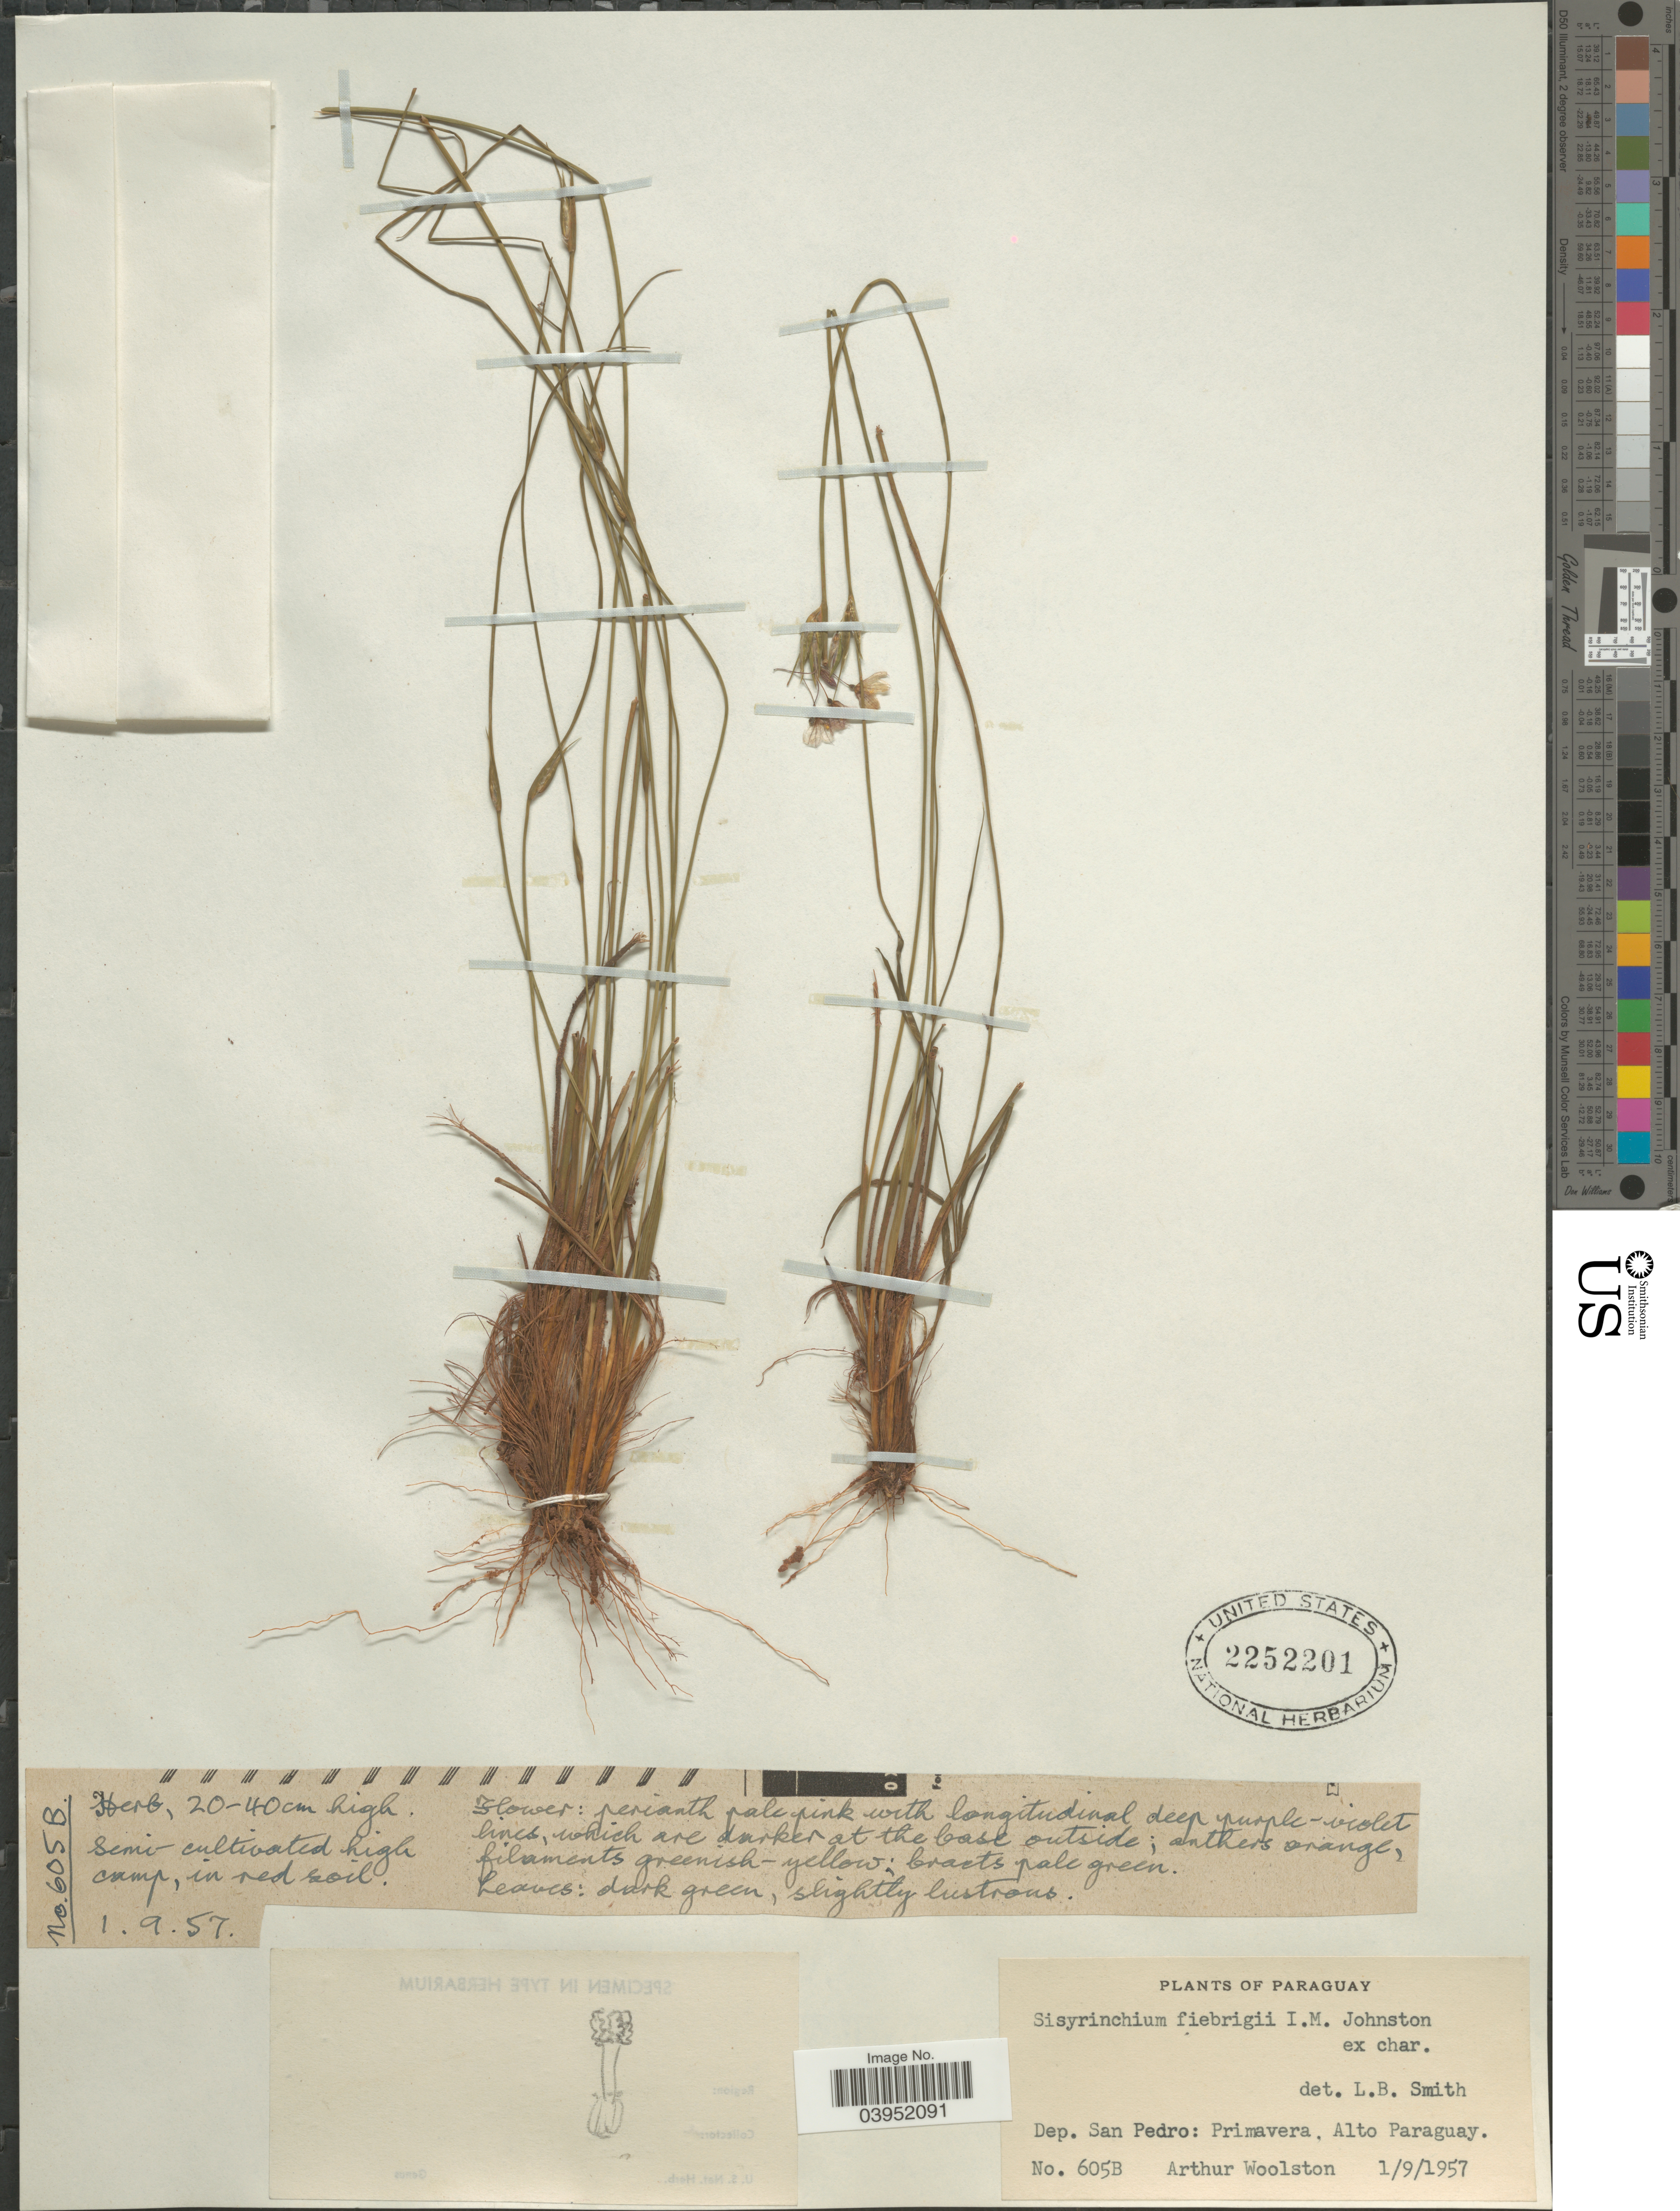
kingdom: Plantae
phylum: Tracheophyta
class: Liliopsida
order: Asparagales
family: Iridaceae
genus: Sisyrinchium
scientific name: Sisyrinchium fiebrigii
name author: I.M. Johnst.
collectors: A. L. Woolston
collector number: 605B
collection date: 1957-09-01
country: Paraguay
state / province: San Pedro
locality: Dep. San Pedro: Primavera, Alto Paraguay.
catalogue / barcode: US 2252201